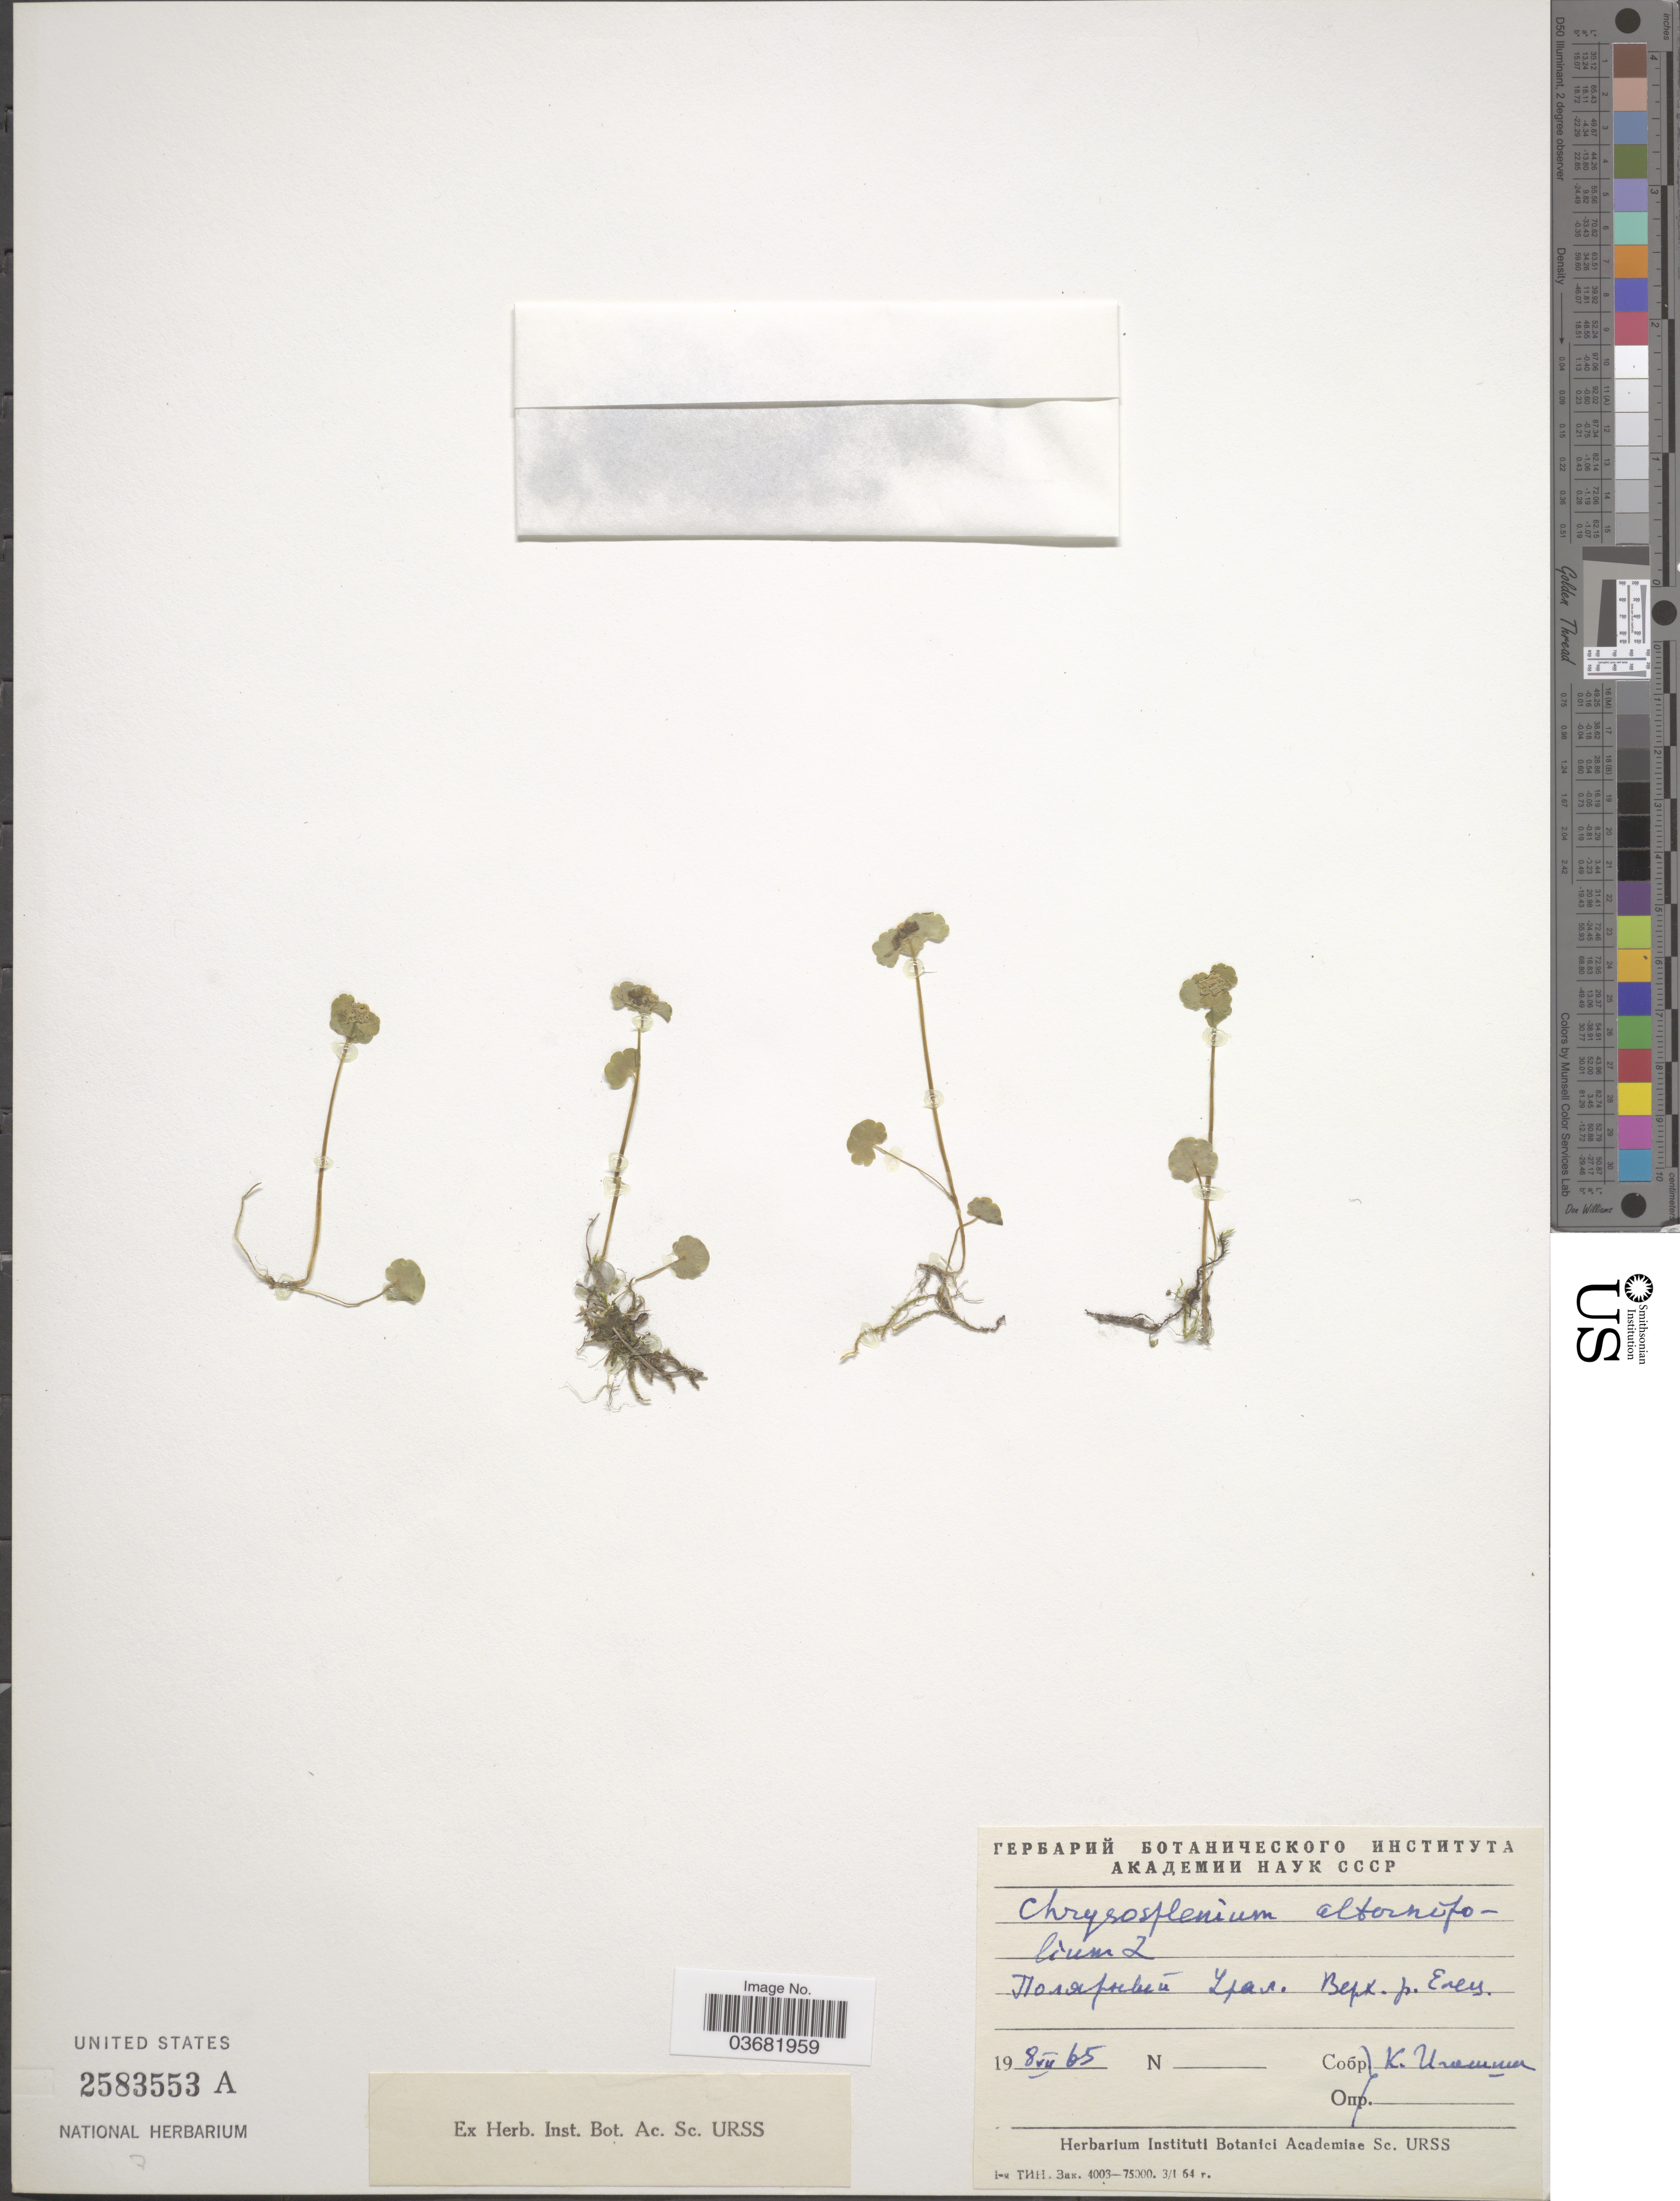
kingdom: Plantae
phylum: Tracheophyta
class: Magnoliopsida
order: Saxifragales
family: Saxifragaceae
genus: Chrysosplenium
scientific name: Chrysosplenium alternifolium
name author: L.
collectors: K. Igoshina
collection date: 1965-07-08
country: Russian Federation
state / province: Komi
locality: Polar Ural, Upper of river Yelets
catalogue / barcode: US 2583553A